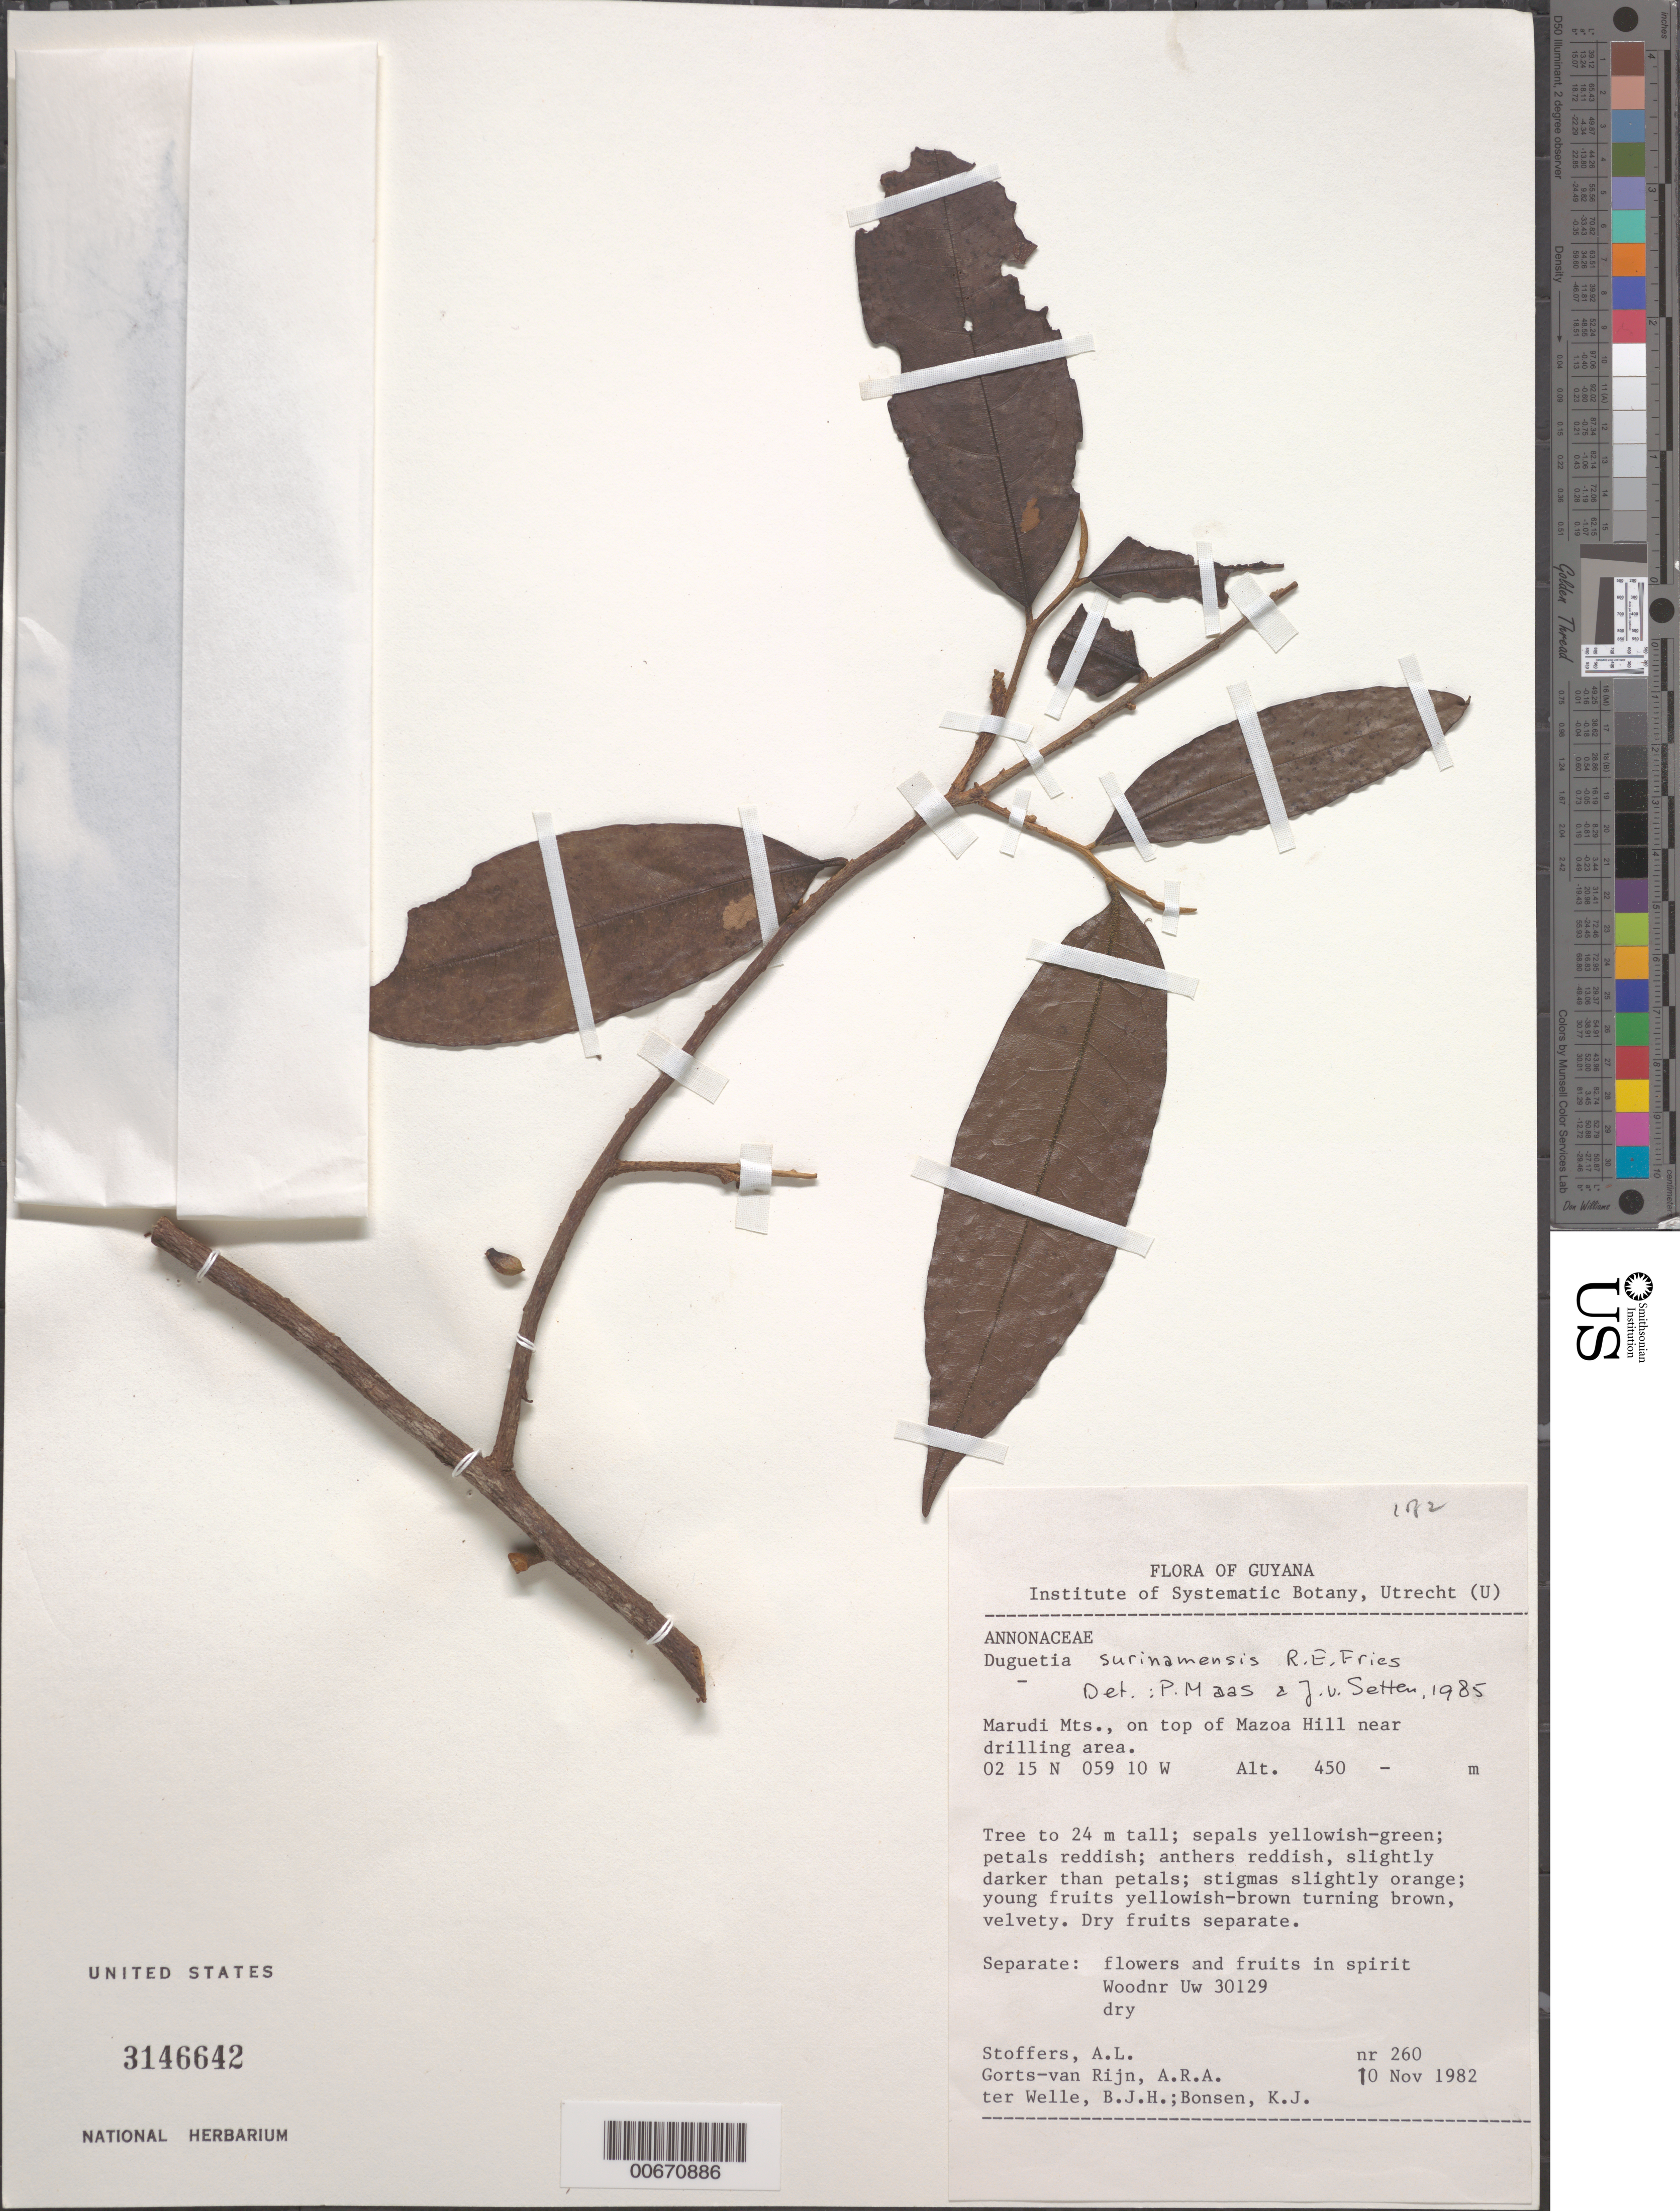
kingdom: Plantae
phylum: Tracheophyta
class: Magnoliopsida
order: Magnoliales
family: Annonaceae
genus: Duguetia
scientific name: Duguetia surinamensis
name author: R.E. Fr.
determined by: Maas, P. J.; van Setten, J.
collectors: A. Stoffers, A. .R. A. Görts-van Rijn, B. Welle & K. Bonsen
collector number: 260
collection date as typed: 10-Nov-82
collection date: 1982-11-10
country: Guyana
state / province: U. Takutu-U. Essequibo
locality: Marudi Mts., on top of Mazoa hill near drilling area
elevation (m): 450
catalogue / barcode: US 3146642